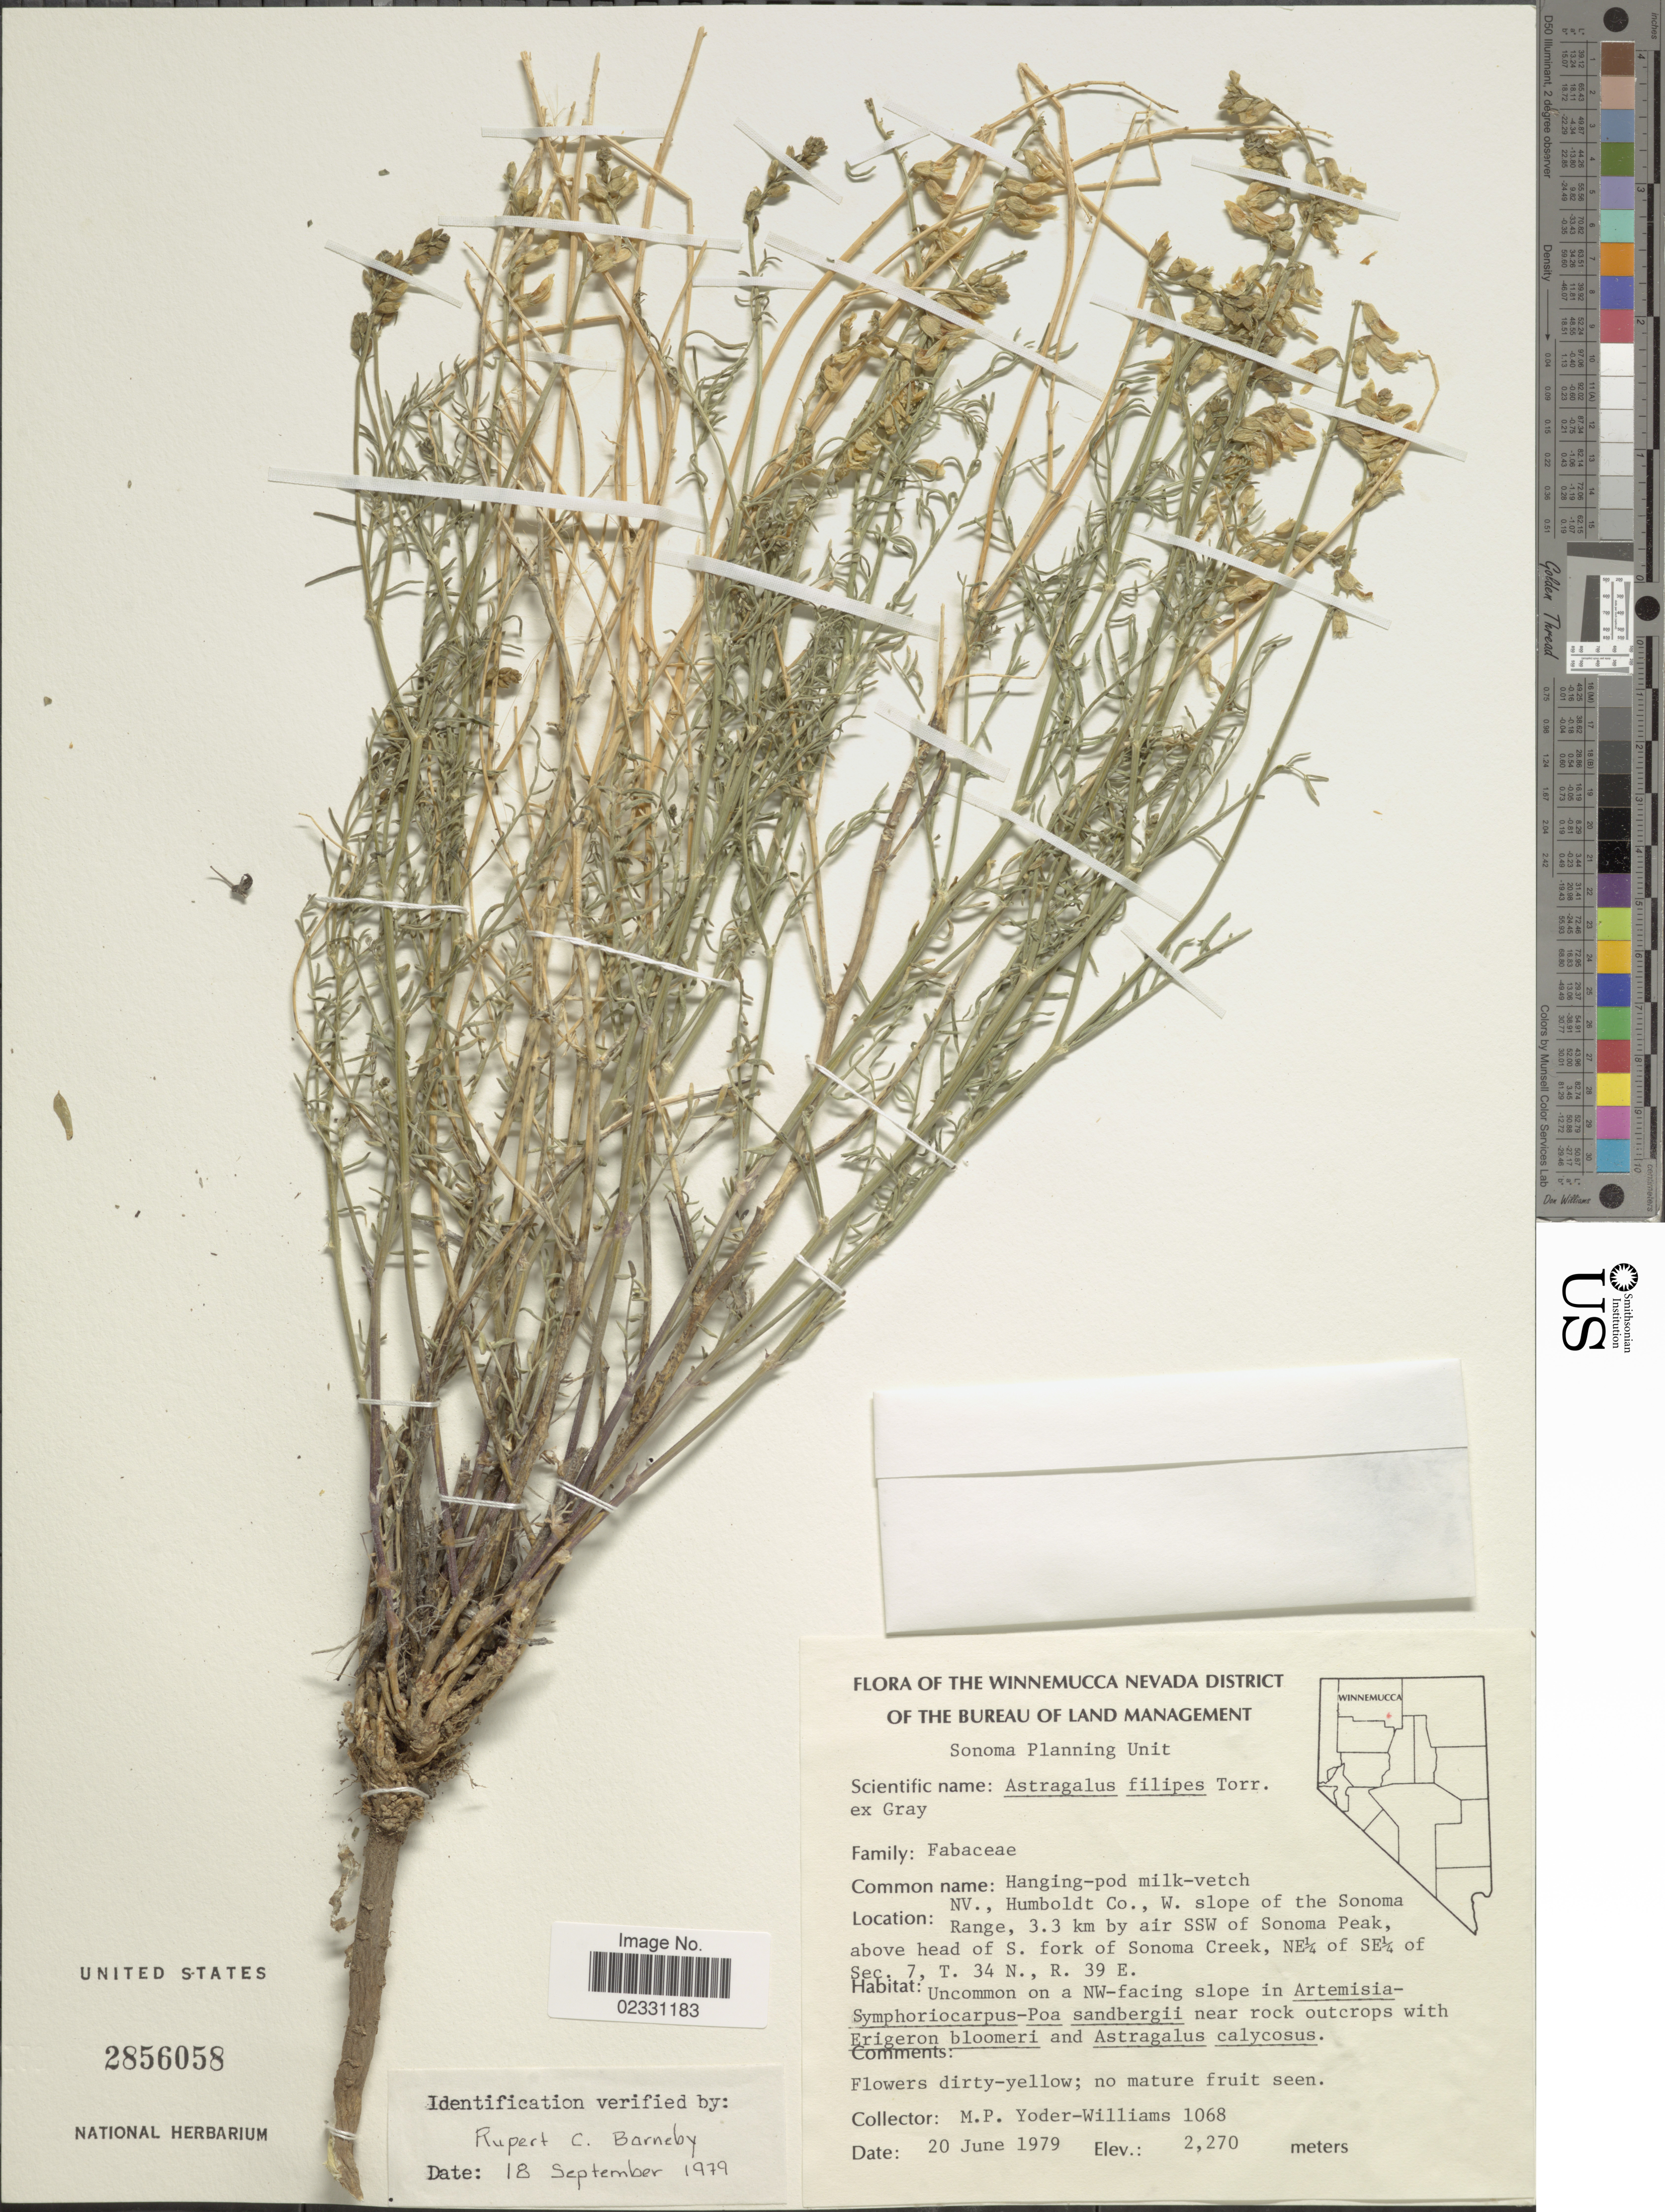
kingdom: Plantae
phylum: Tracheophyta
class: Magnoliopsida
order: Fabales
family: Fabaceae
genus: Astragalus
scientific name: Astragalus filipes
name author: A. Gray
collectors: M. P. Yoder-Williams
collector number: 1068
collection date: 1979-06-20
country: United States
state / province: Nevada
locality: Winnemucca Nevada District of the Bureau of Land Management. Humboldt Co., W. slope of the Sonoma Range, 3.3 km by air SSW of Sonoma Peak, above head of S. fork of Sonoma Creek, NE¼ of SE¼ ofSec. 7, T. 34 N., R. 39 E.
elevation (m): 2270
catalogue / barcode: US 2856058